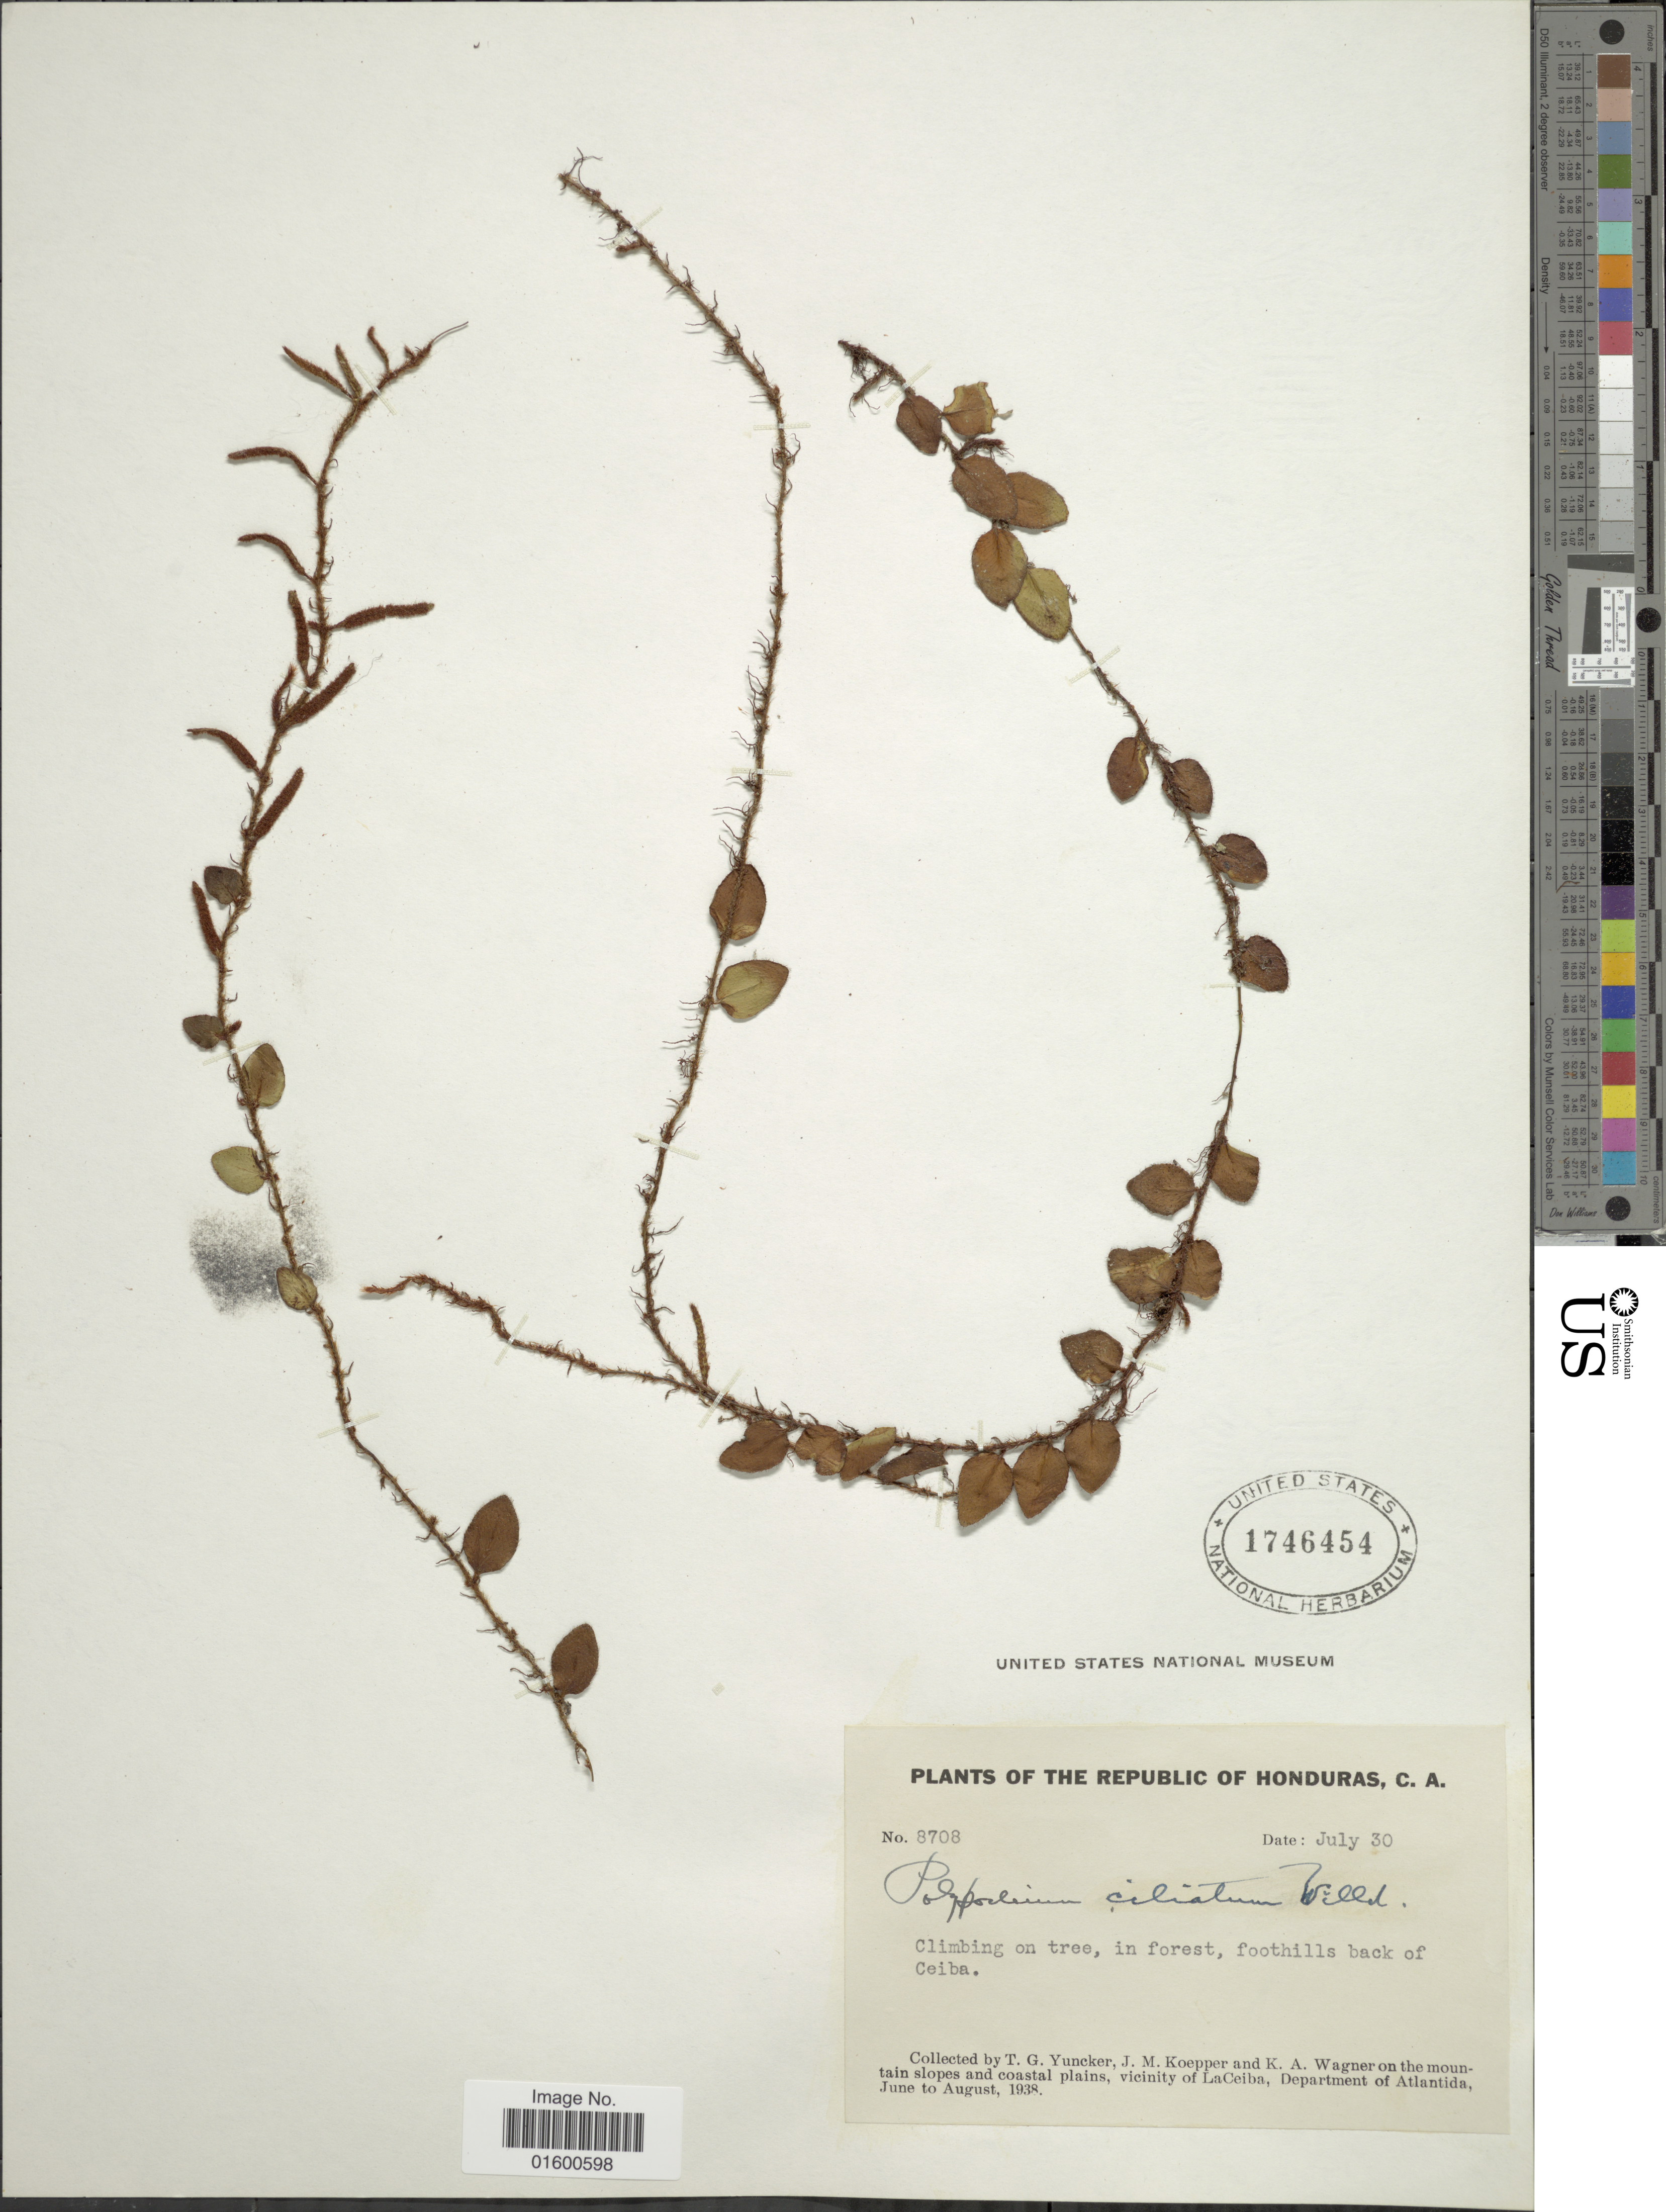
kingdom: Plantae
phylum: Tracheophyta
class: Polypodiopsida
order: Polypodiales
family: Polypodiaceae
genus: Microgramma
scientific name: Microgramma reptans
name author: (Cav.) A.R. Sm.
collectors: T. G. Yuncker, J. M. Koepper & K. A. Wagner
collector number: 8708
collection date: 1938-07-30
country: Honduras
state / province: Atlántida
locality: Republic of Honduras, C. A., Vicinity of La Ceiba, Department of Atlantida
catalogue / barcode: US 1746454